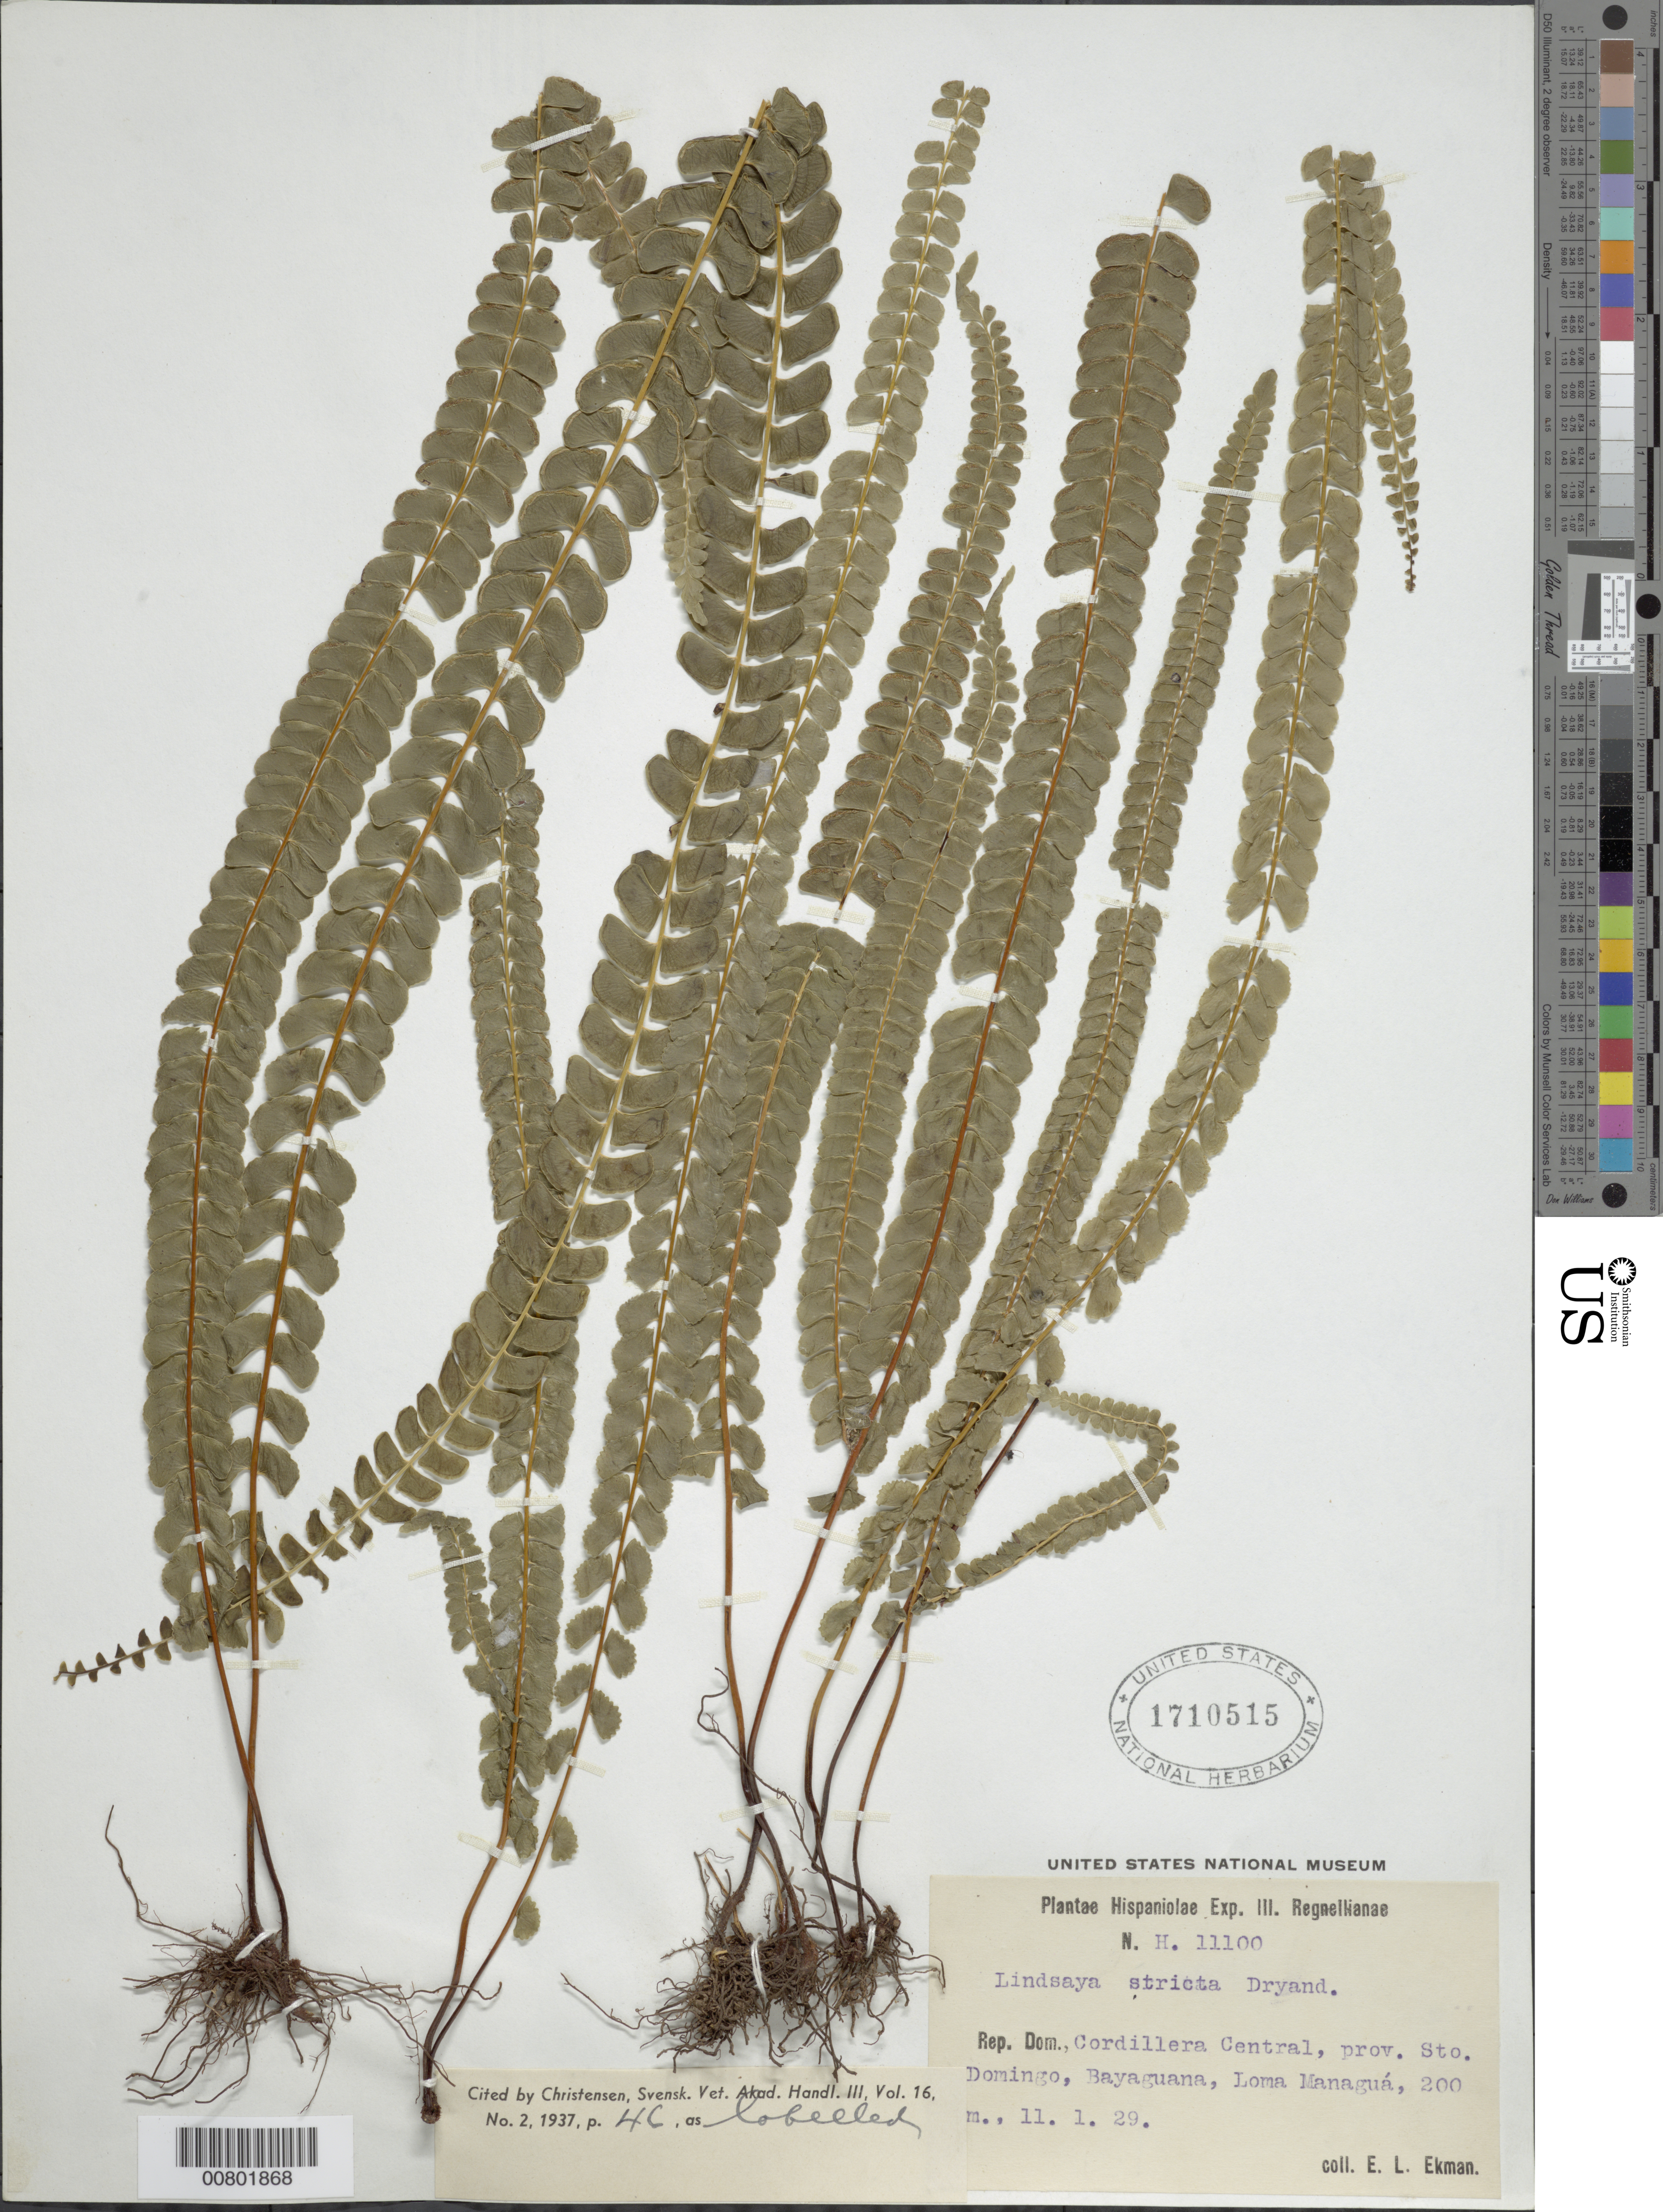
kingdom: Plantae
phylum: Tracheophyta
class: Polypodiopsida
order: Polypodiales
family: Lindsaeaceae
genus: Lindsaea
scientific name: Lindsaea stricta var. stricta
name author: (Sw.) Dryand.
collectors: E. L. Ekman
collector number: H 11100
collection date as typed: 11 Jan 1929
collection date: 1929-01-11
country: Dominican Republic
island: Hispaniola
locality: Prov, Santo Domingo, Bayaguana, Loma Managuá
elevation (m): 200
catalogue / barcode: US 1710515